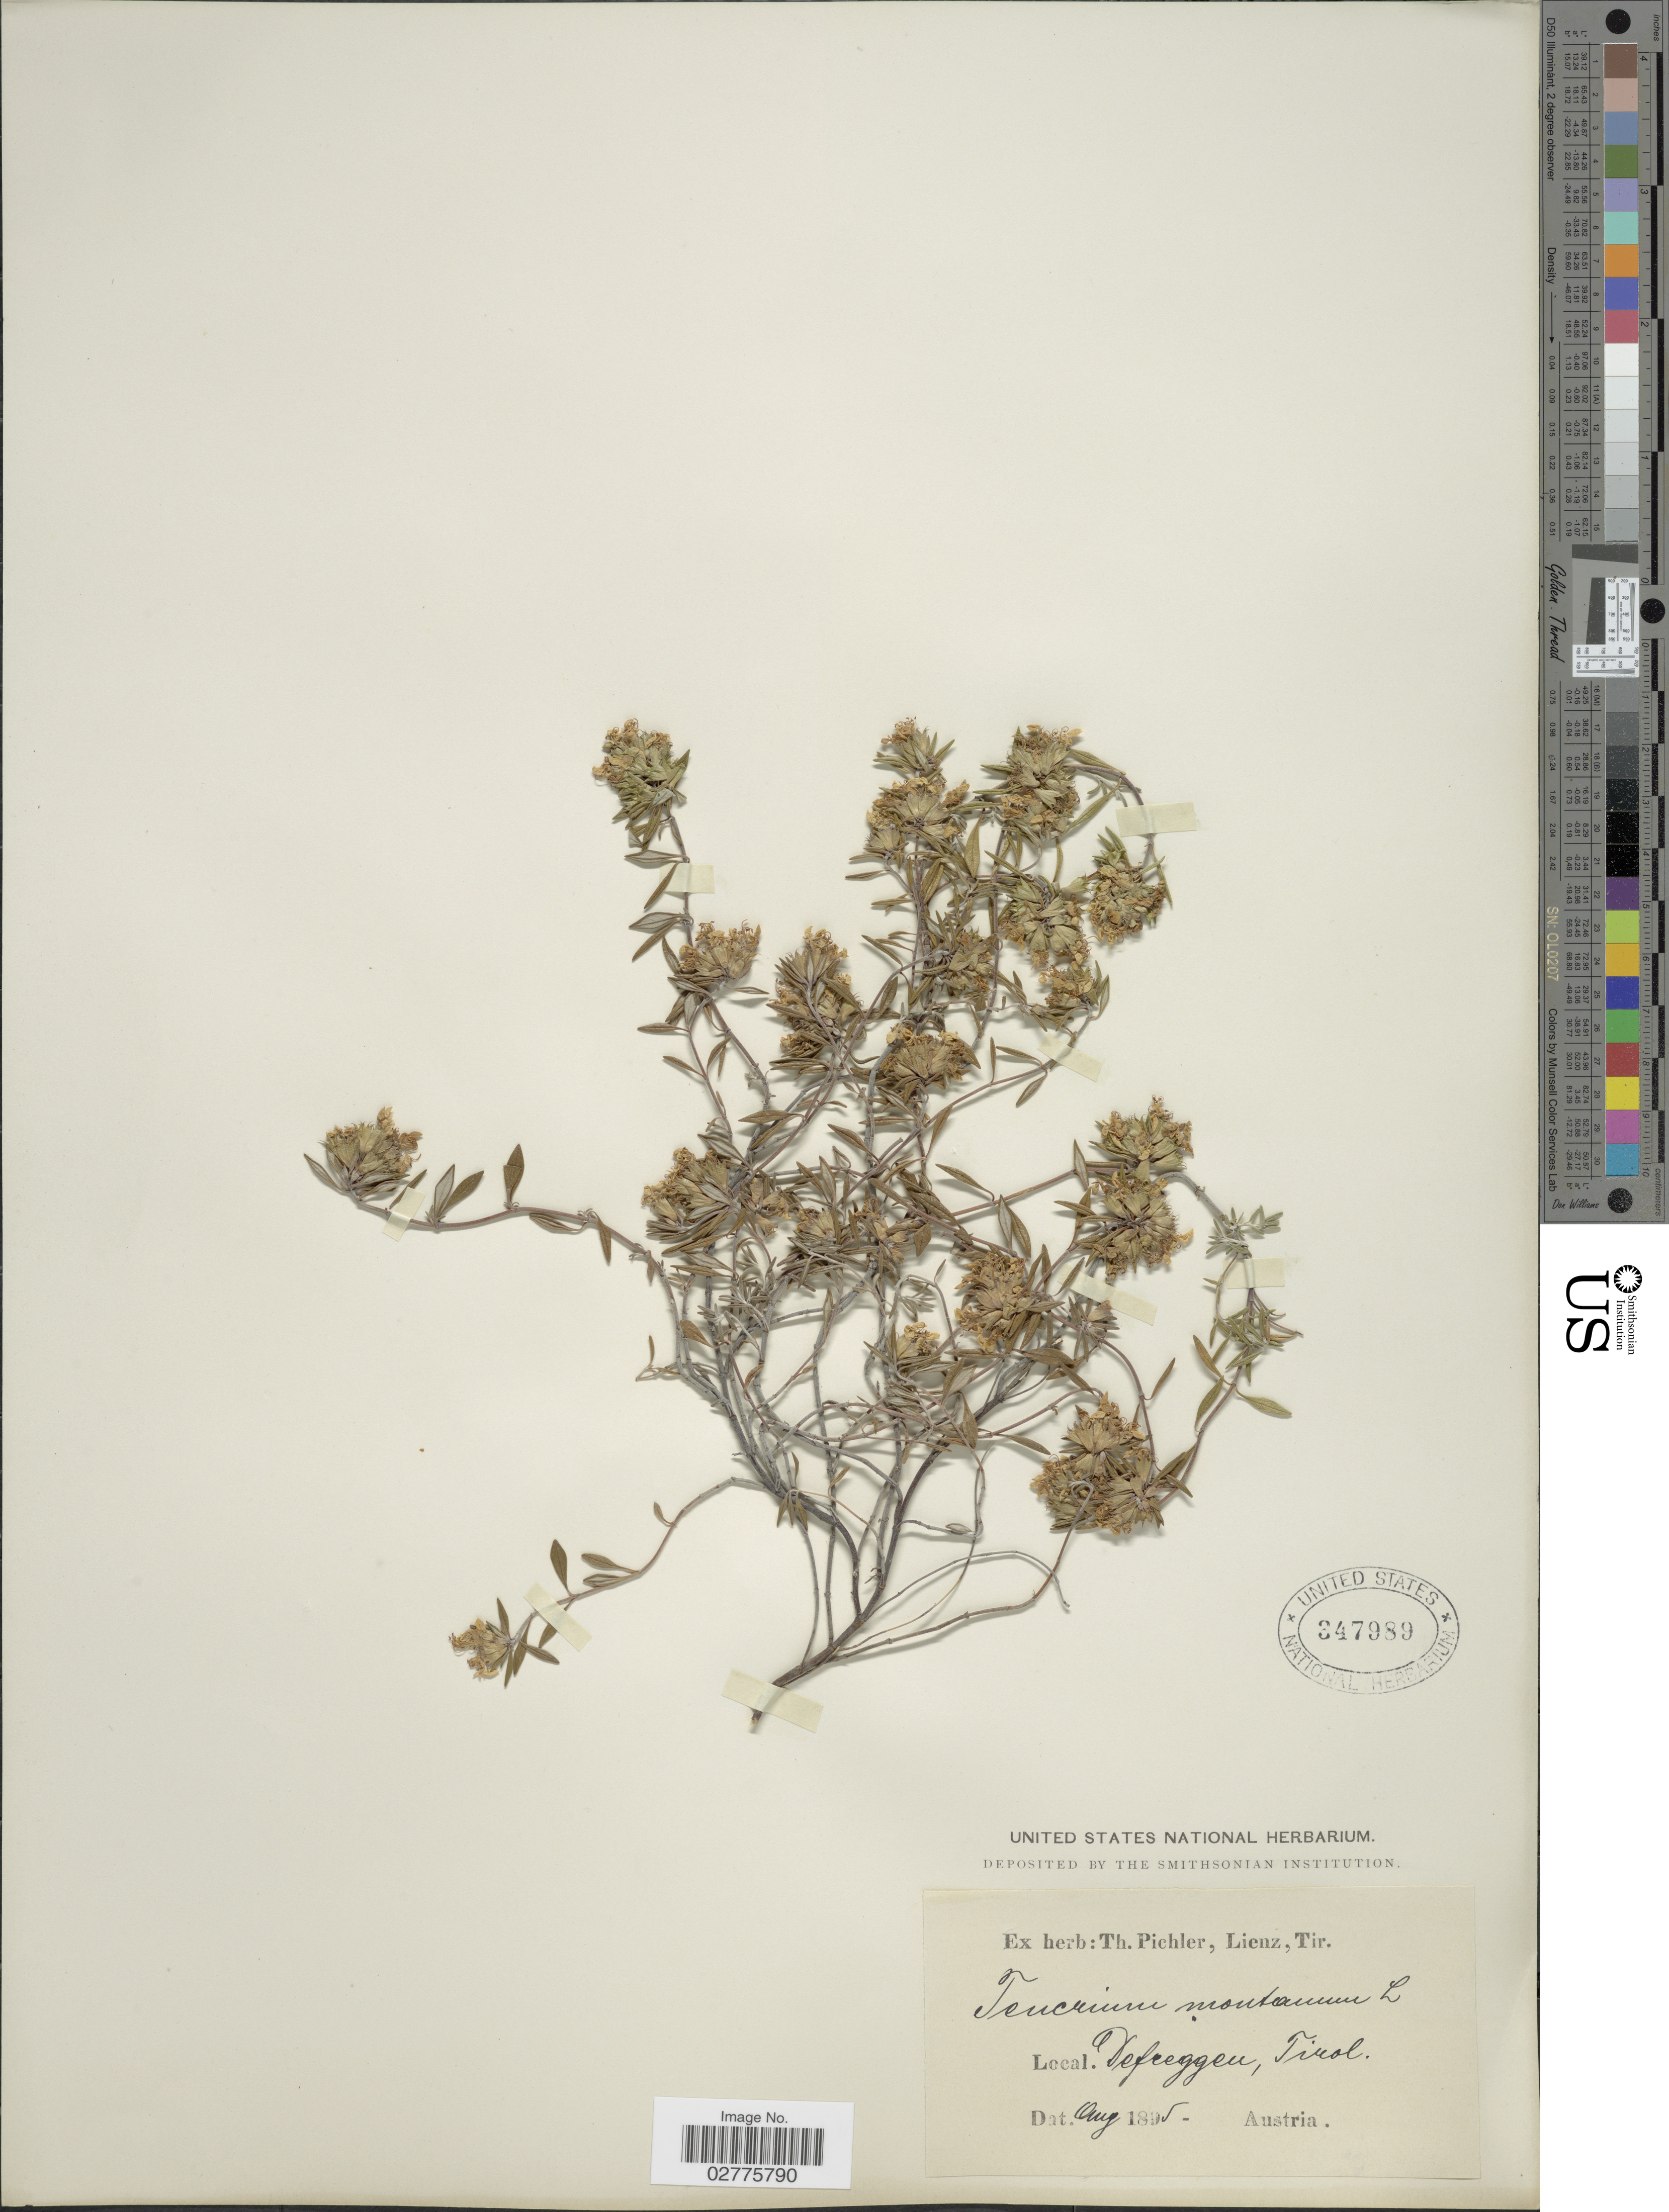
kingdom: Plantae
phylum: Tracheophyta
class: Magnoliopsida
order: Lamiales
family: Lamiaceae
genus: Teucrium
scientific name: Teucrium montanum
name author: L.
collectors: ex herb. T. Pichler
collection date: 1895-08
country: Austria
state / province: Tirol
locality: Defreggen.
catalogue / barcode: US 347989